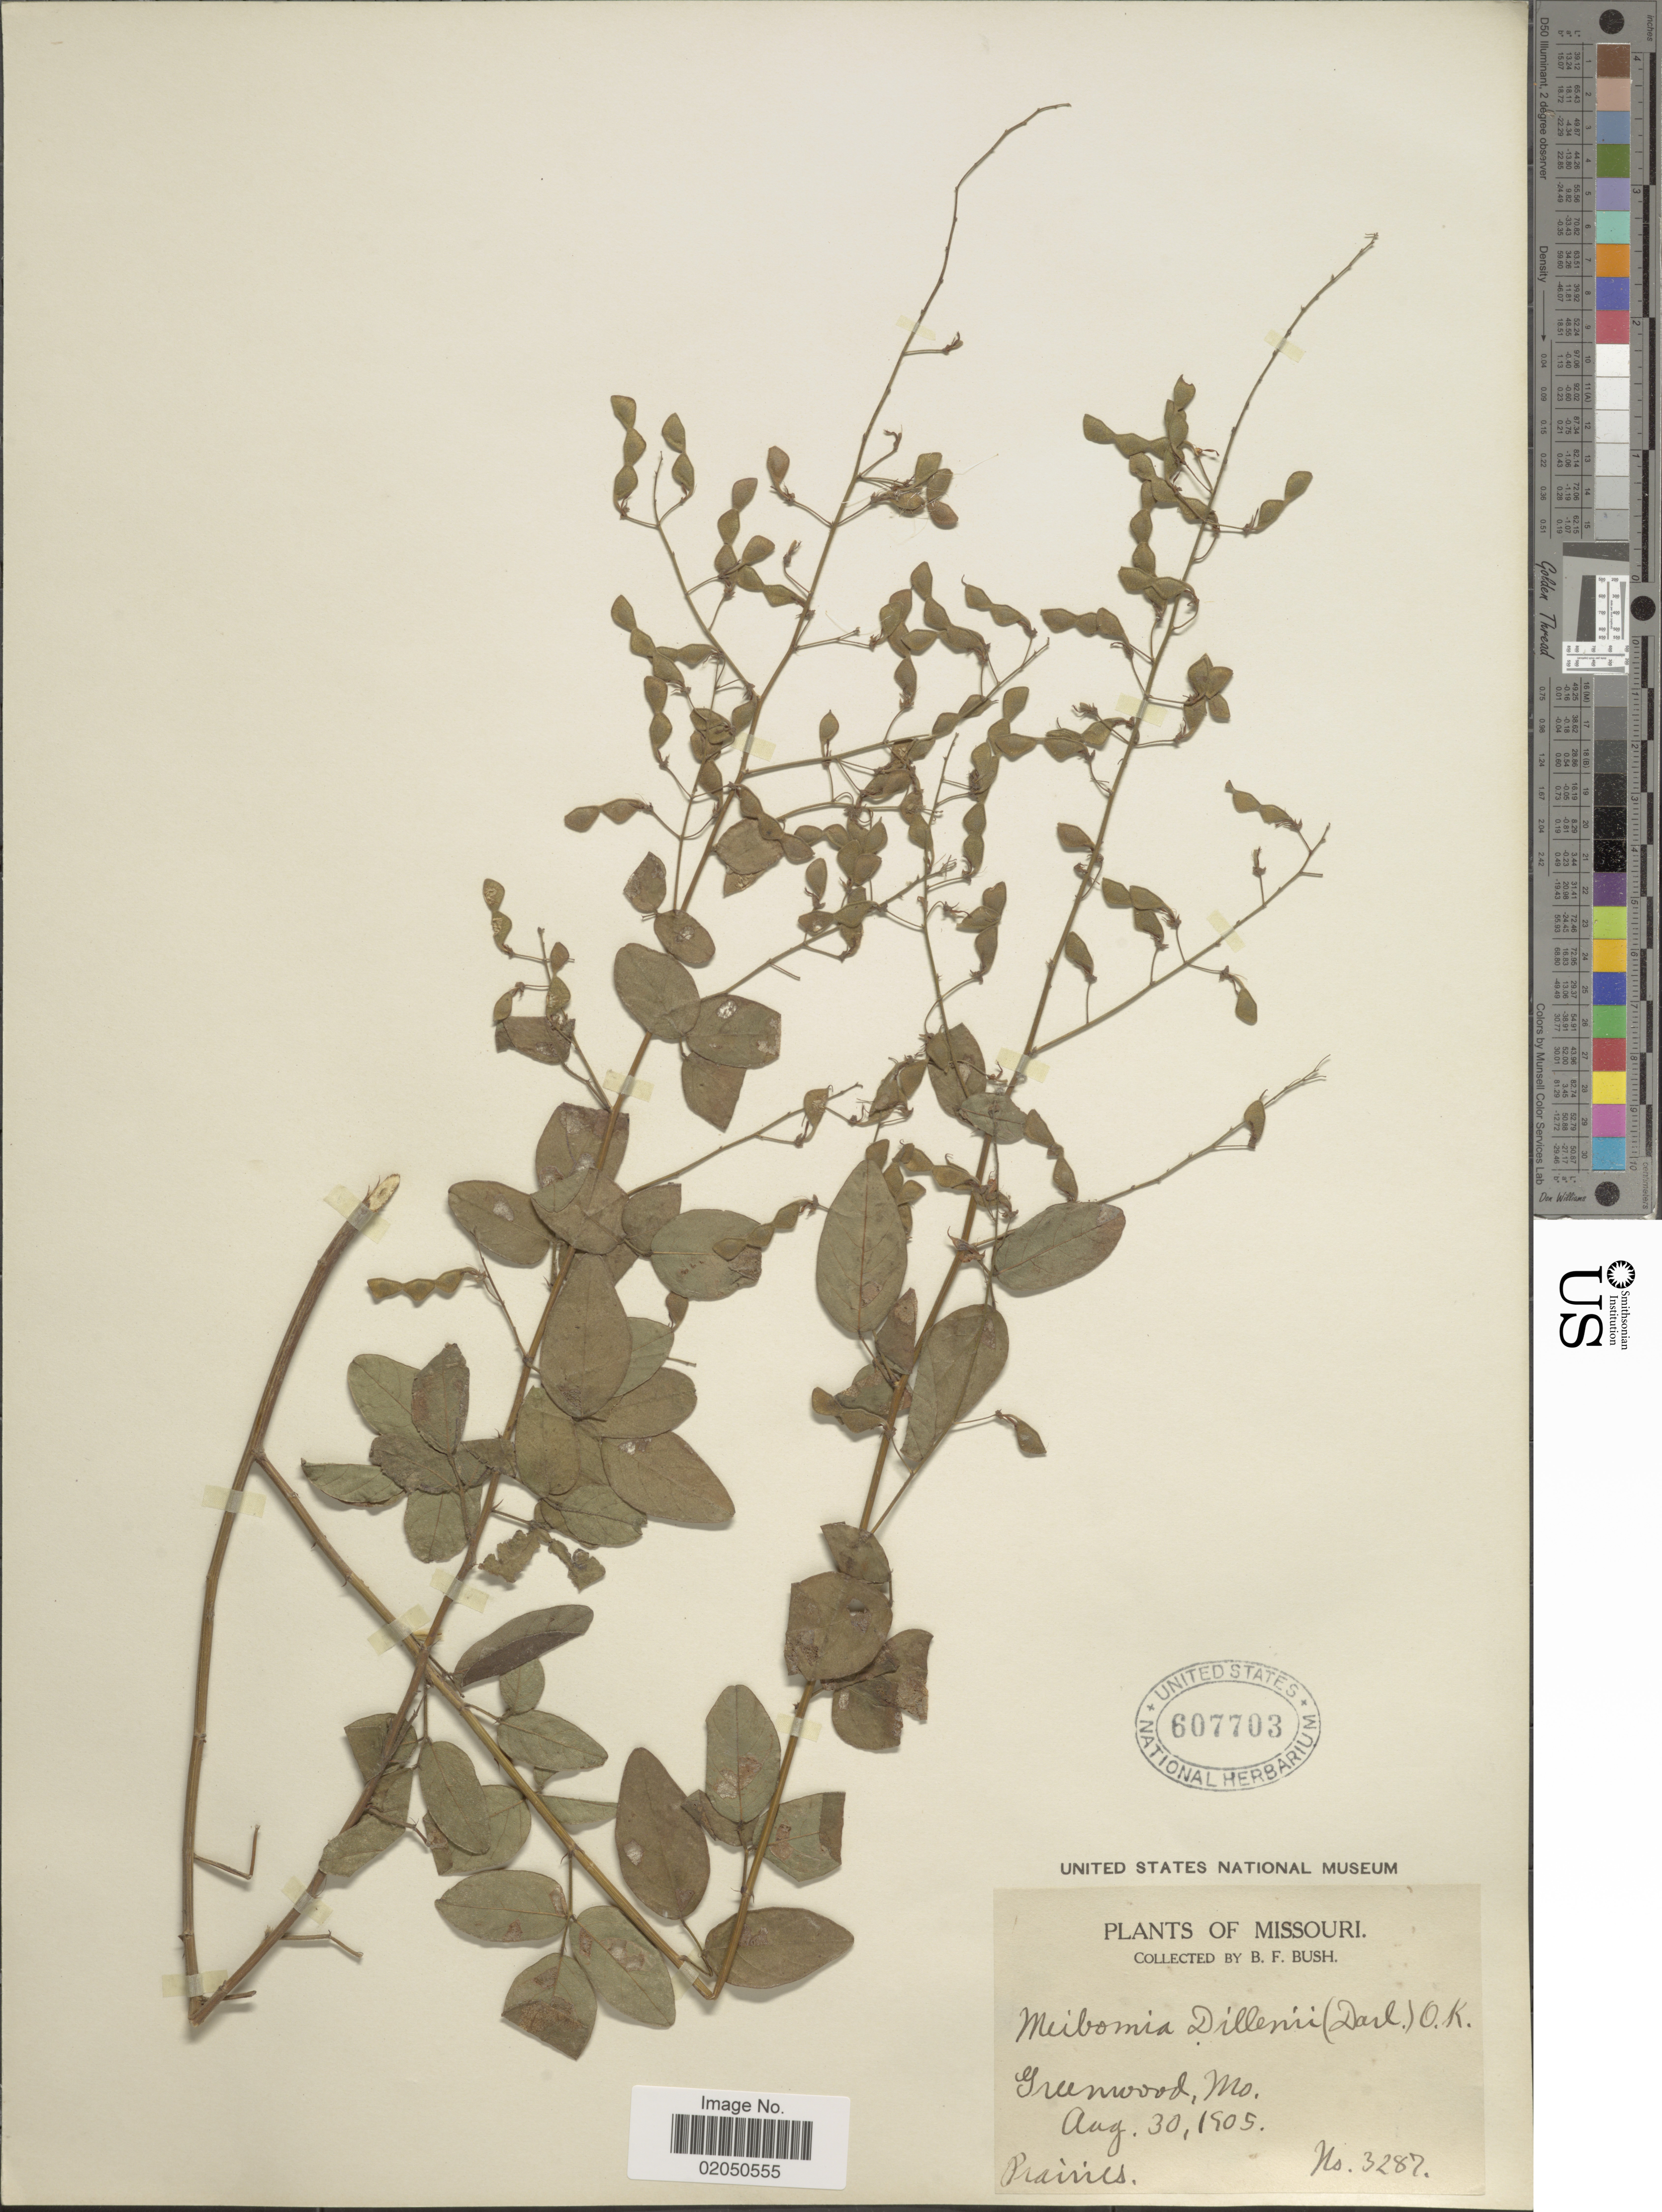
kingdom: Plantae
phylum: Tracheophyta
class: Magnoliopsida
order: Fabales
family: Fabaceae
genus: Desmodium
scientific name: Desmodium glabellum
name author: (Michx.) DC.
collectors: B. F. Bush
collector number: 3287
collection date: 1905-08-30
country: United States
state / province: Missouri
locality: Greenwood, Mo.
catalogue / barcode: US 607703